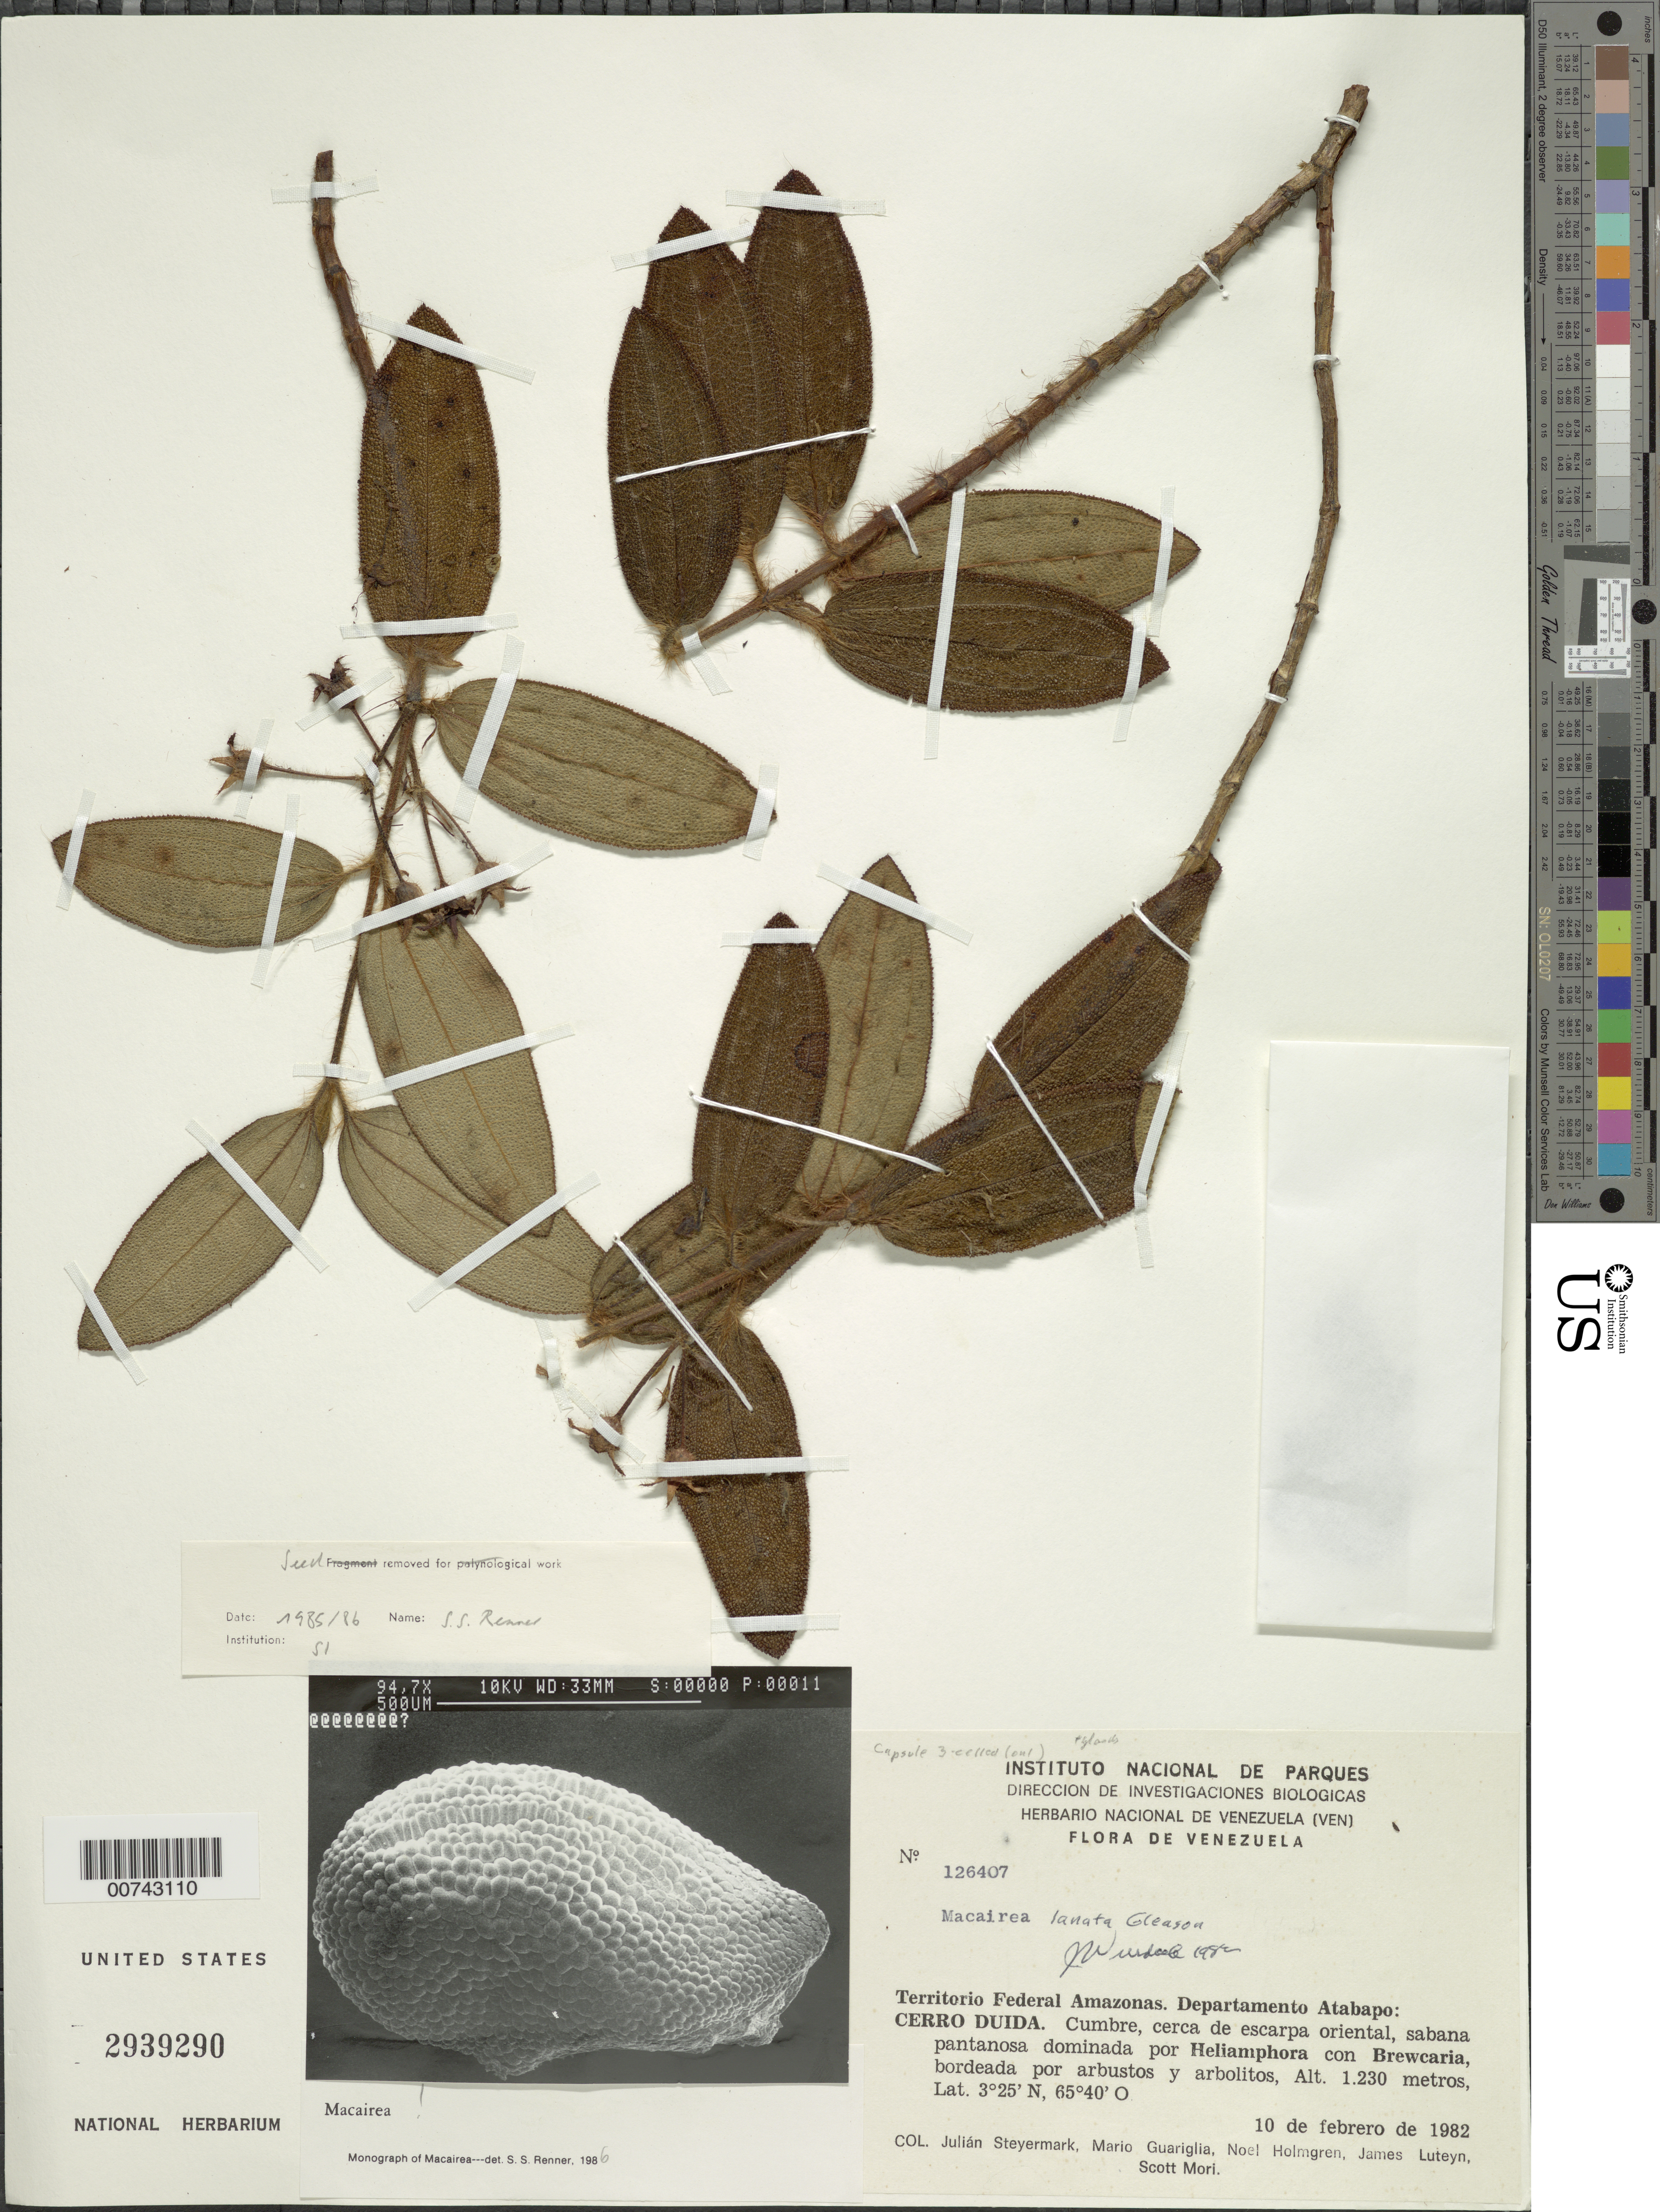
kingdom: Plantae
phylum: Tracheophyta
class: Magnoliopsida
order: Myrtales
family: Melastomataceae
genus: Macairea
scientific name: Macairea lanata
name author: Gleason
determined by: Wurdack, John J., (US), US (UNITED STATES)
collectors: J. Steyermark, M. Guariglia P., N. H. Holmgren, J. L. Luteyn & S. Mori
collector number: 126407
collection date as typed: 10-Feb-82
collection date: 1982-02-10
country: Venezuela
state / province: Amazonas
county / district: Atabapo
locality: Cerro Duida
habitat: Sabana pantanosa dominada por Heliamphora con Brewcaria, bordeadapor arbustos y arbolitos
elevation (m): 1230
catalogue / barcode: US 2939290